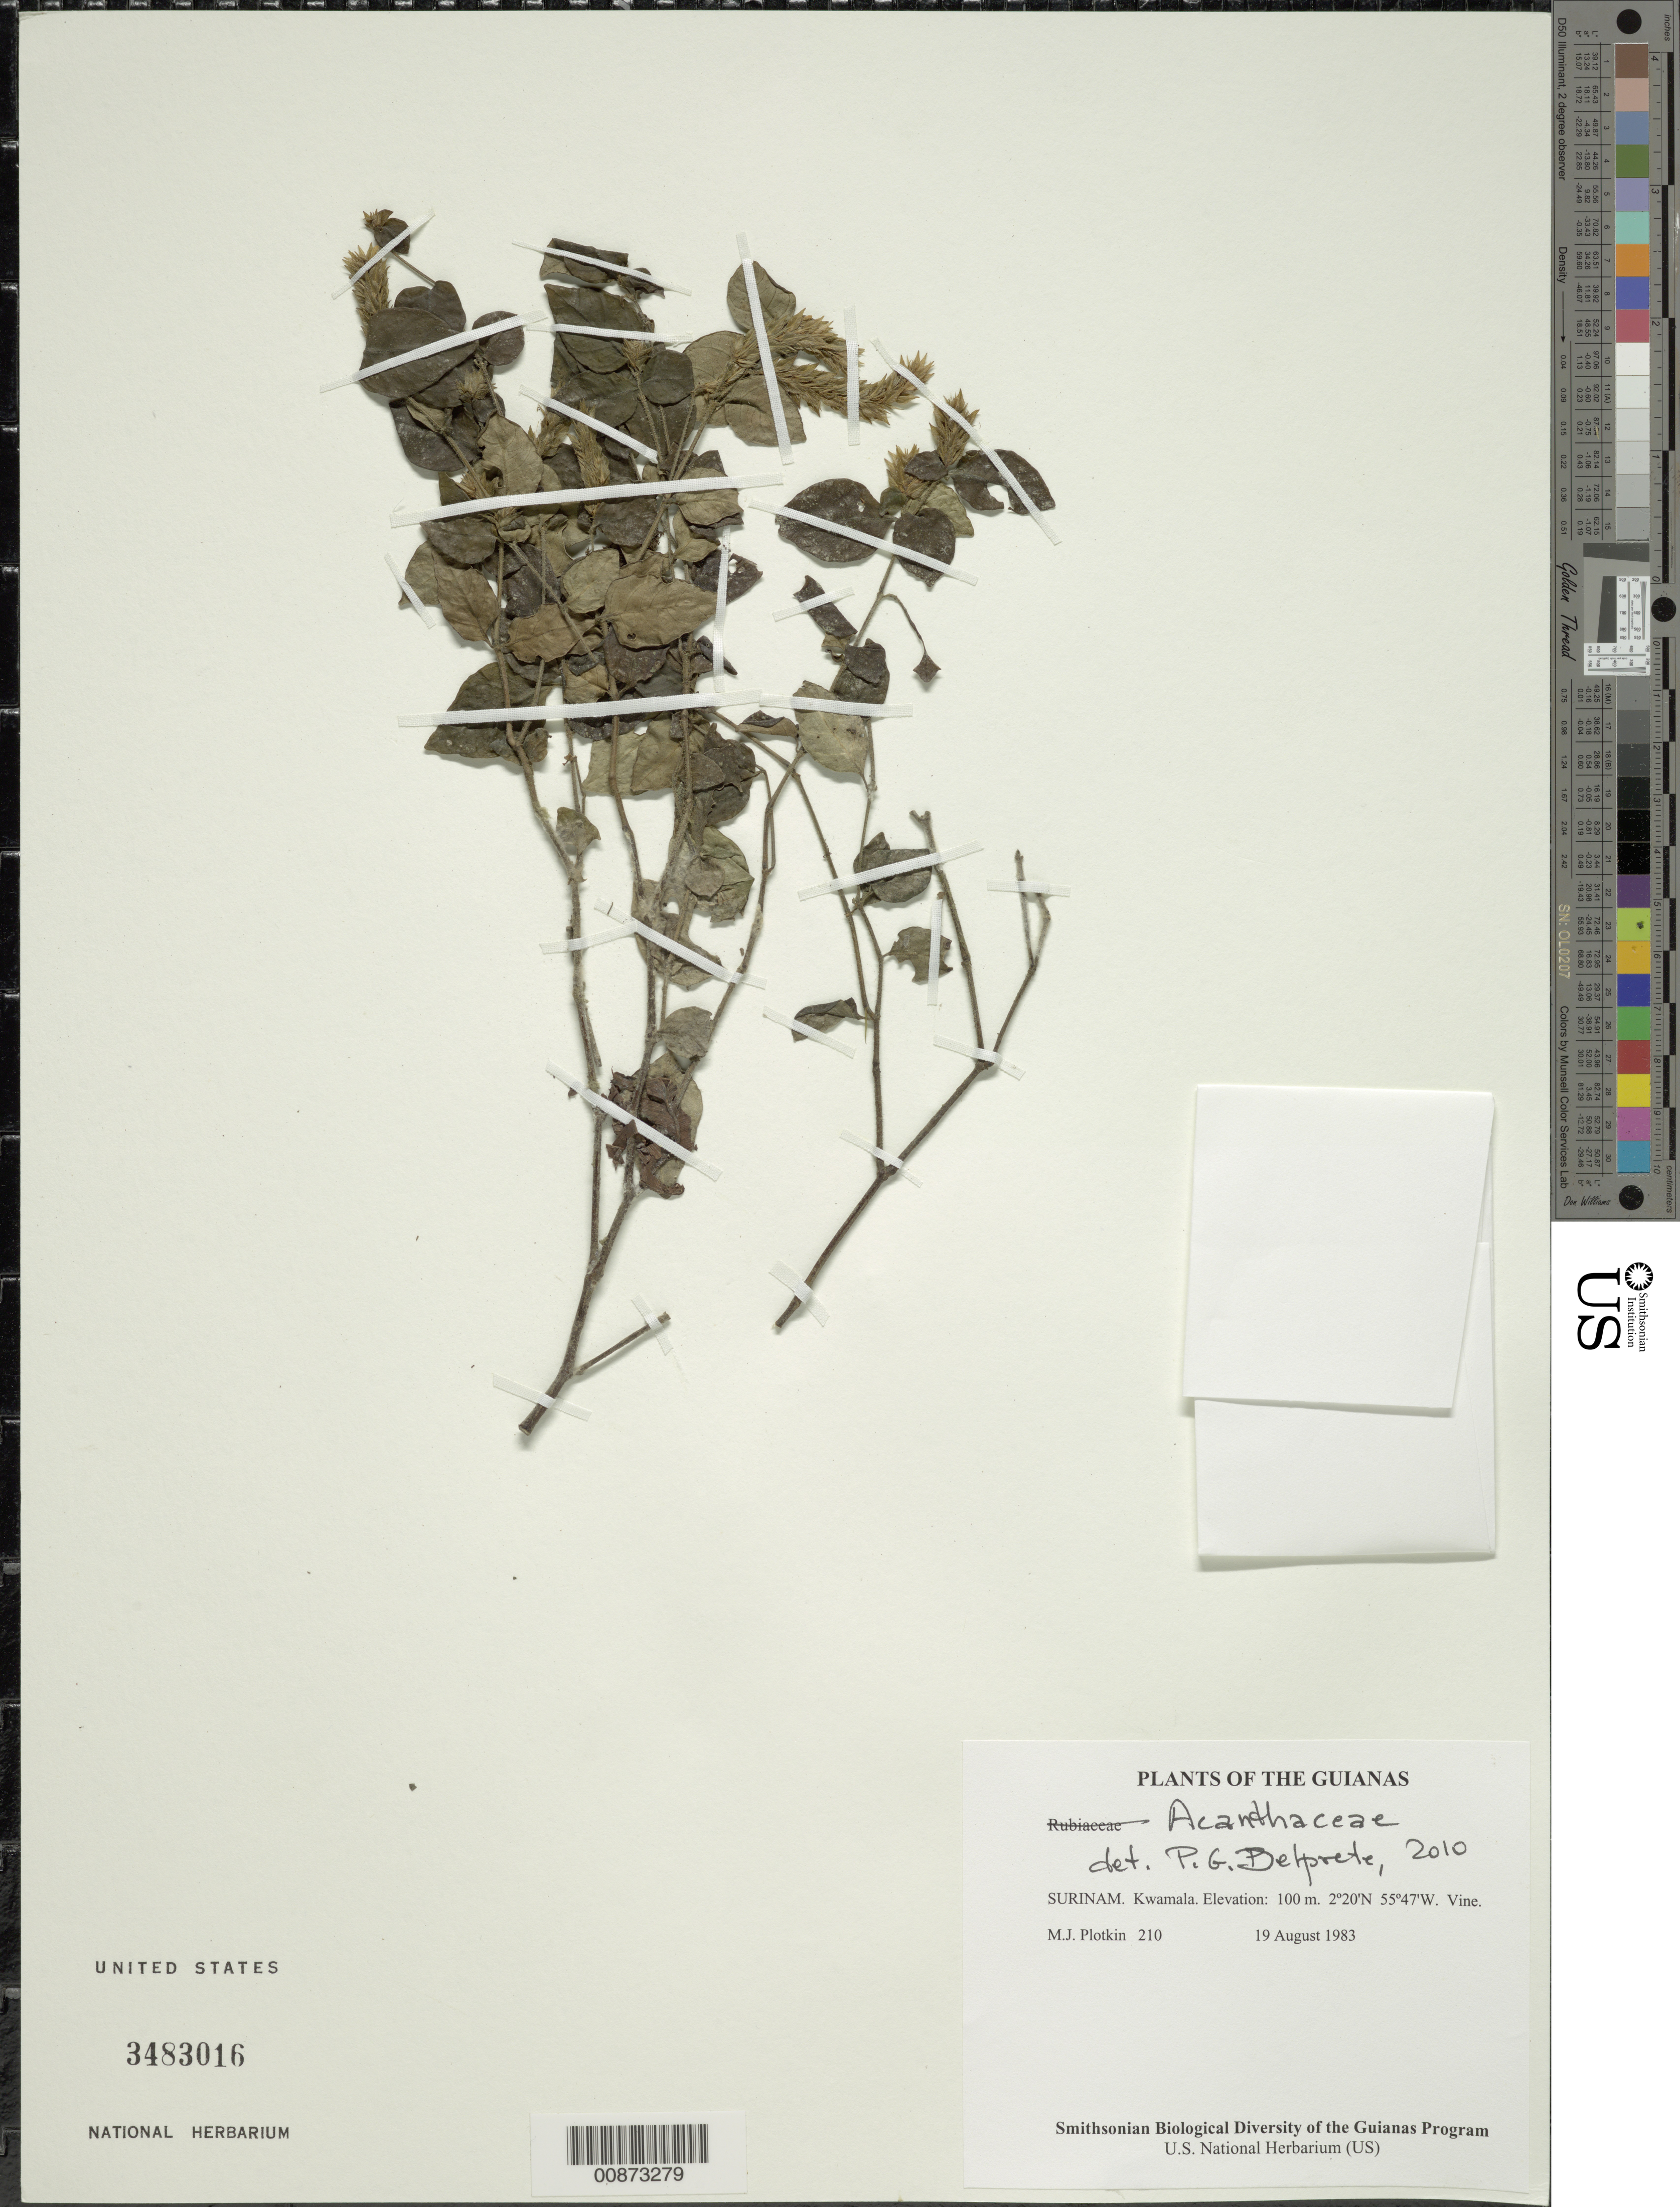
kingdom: Plantae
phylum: Tracheophyta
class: Magnoliopsida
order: Lamiales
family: Acanthaceae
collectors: M. Plotkin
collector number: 210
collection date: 1983-08-19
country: Suriname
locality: The Guianas. Surinam. Kwamala.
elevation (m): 100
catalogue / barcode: US 3483016